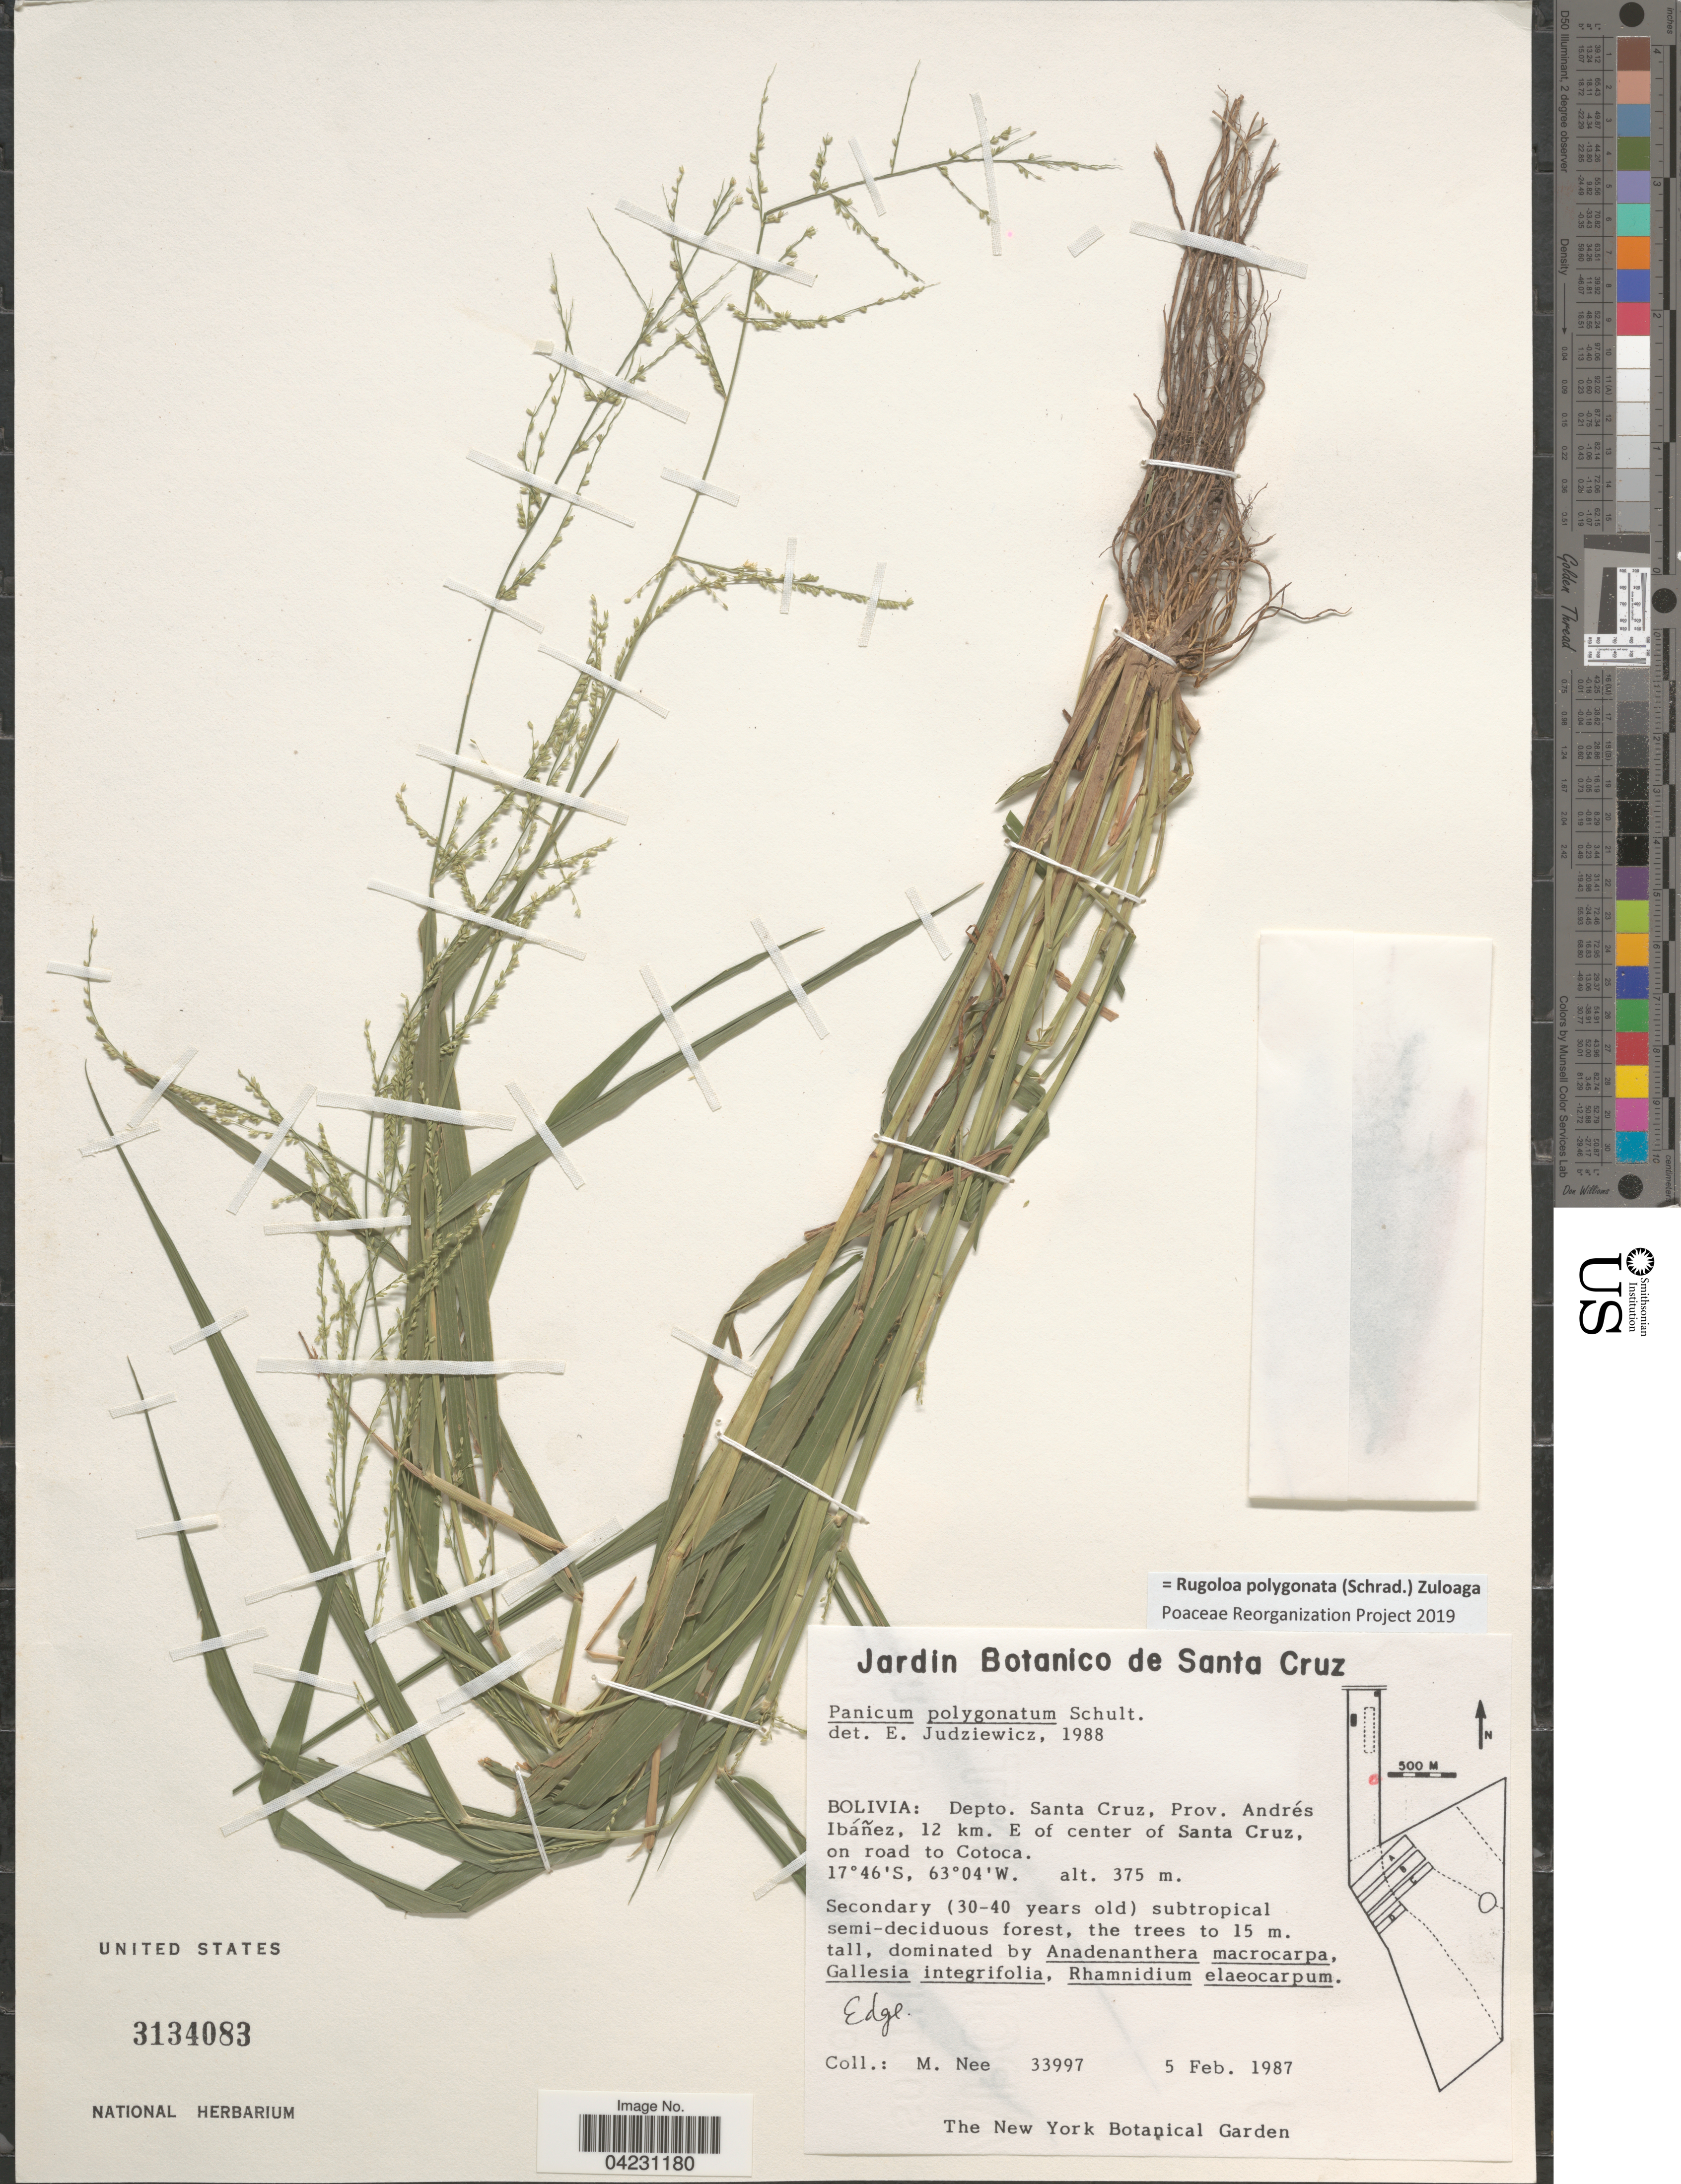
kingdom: Plantae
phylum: Tracheophyta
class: Liliopsida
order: Poales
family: Poaceae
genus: Rugoloa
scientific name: Rugoloa polygonata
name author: (Schrad.) Zuloaga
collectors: M. Nee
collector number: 33997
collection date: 1987-02-05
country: Bolivia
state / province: Santa Cruz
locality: Depto. Santa Cruz, Prov. Andrés Ibáñez, 12 km. E of center of Santa Cruz, on road to Cotoca.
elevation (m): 375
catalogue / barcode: US 3134083